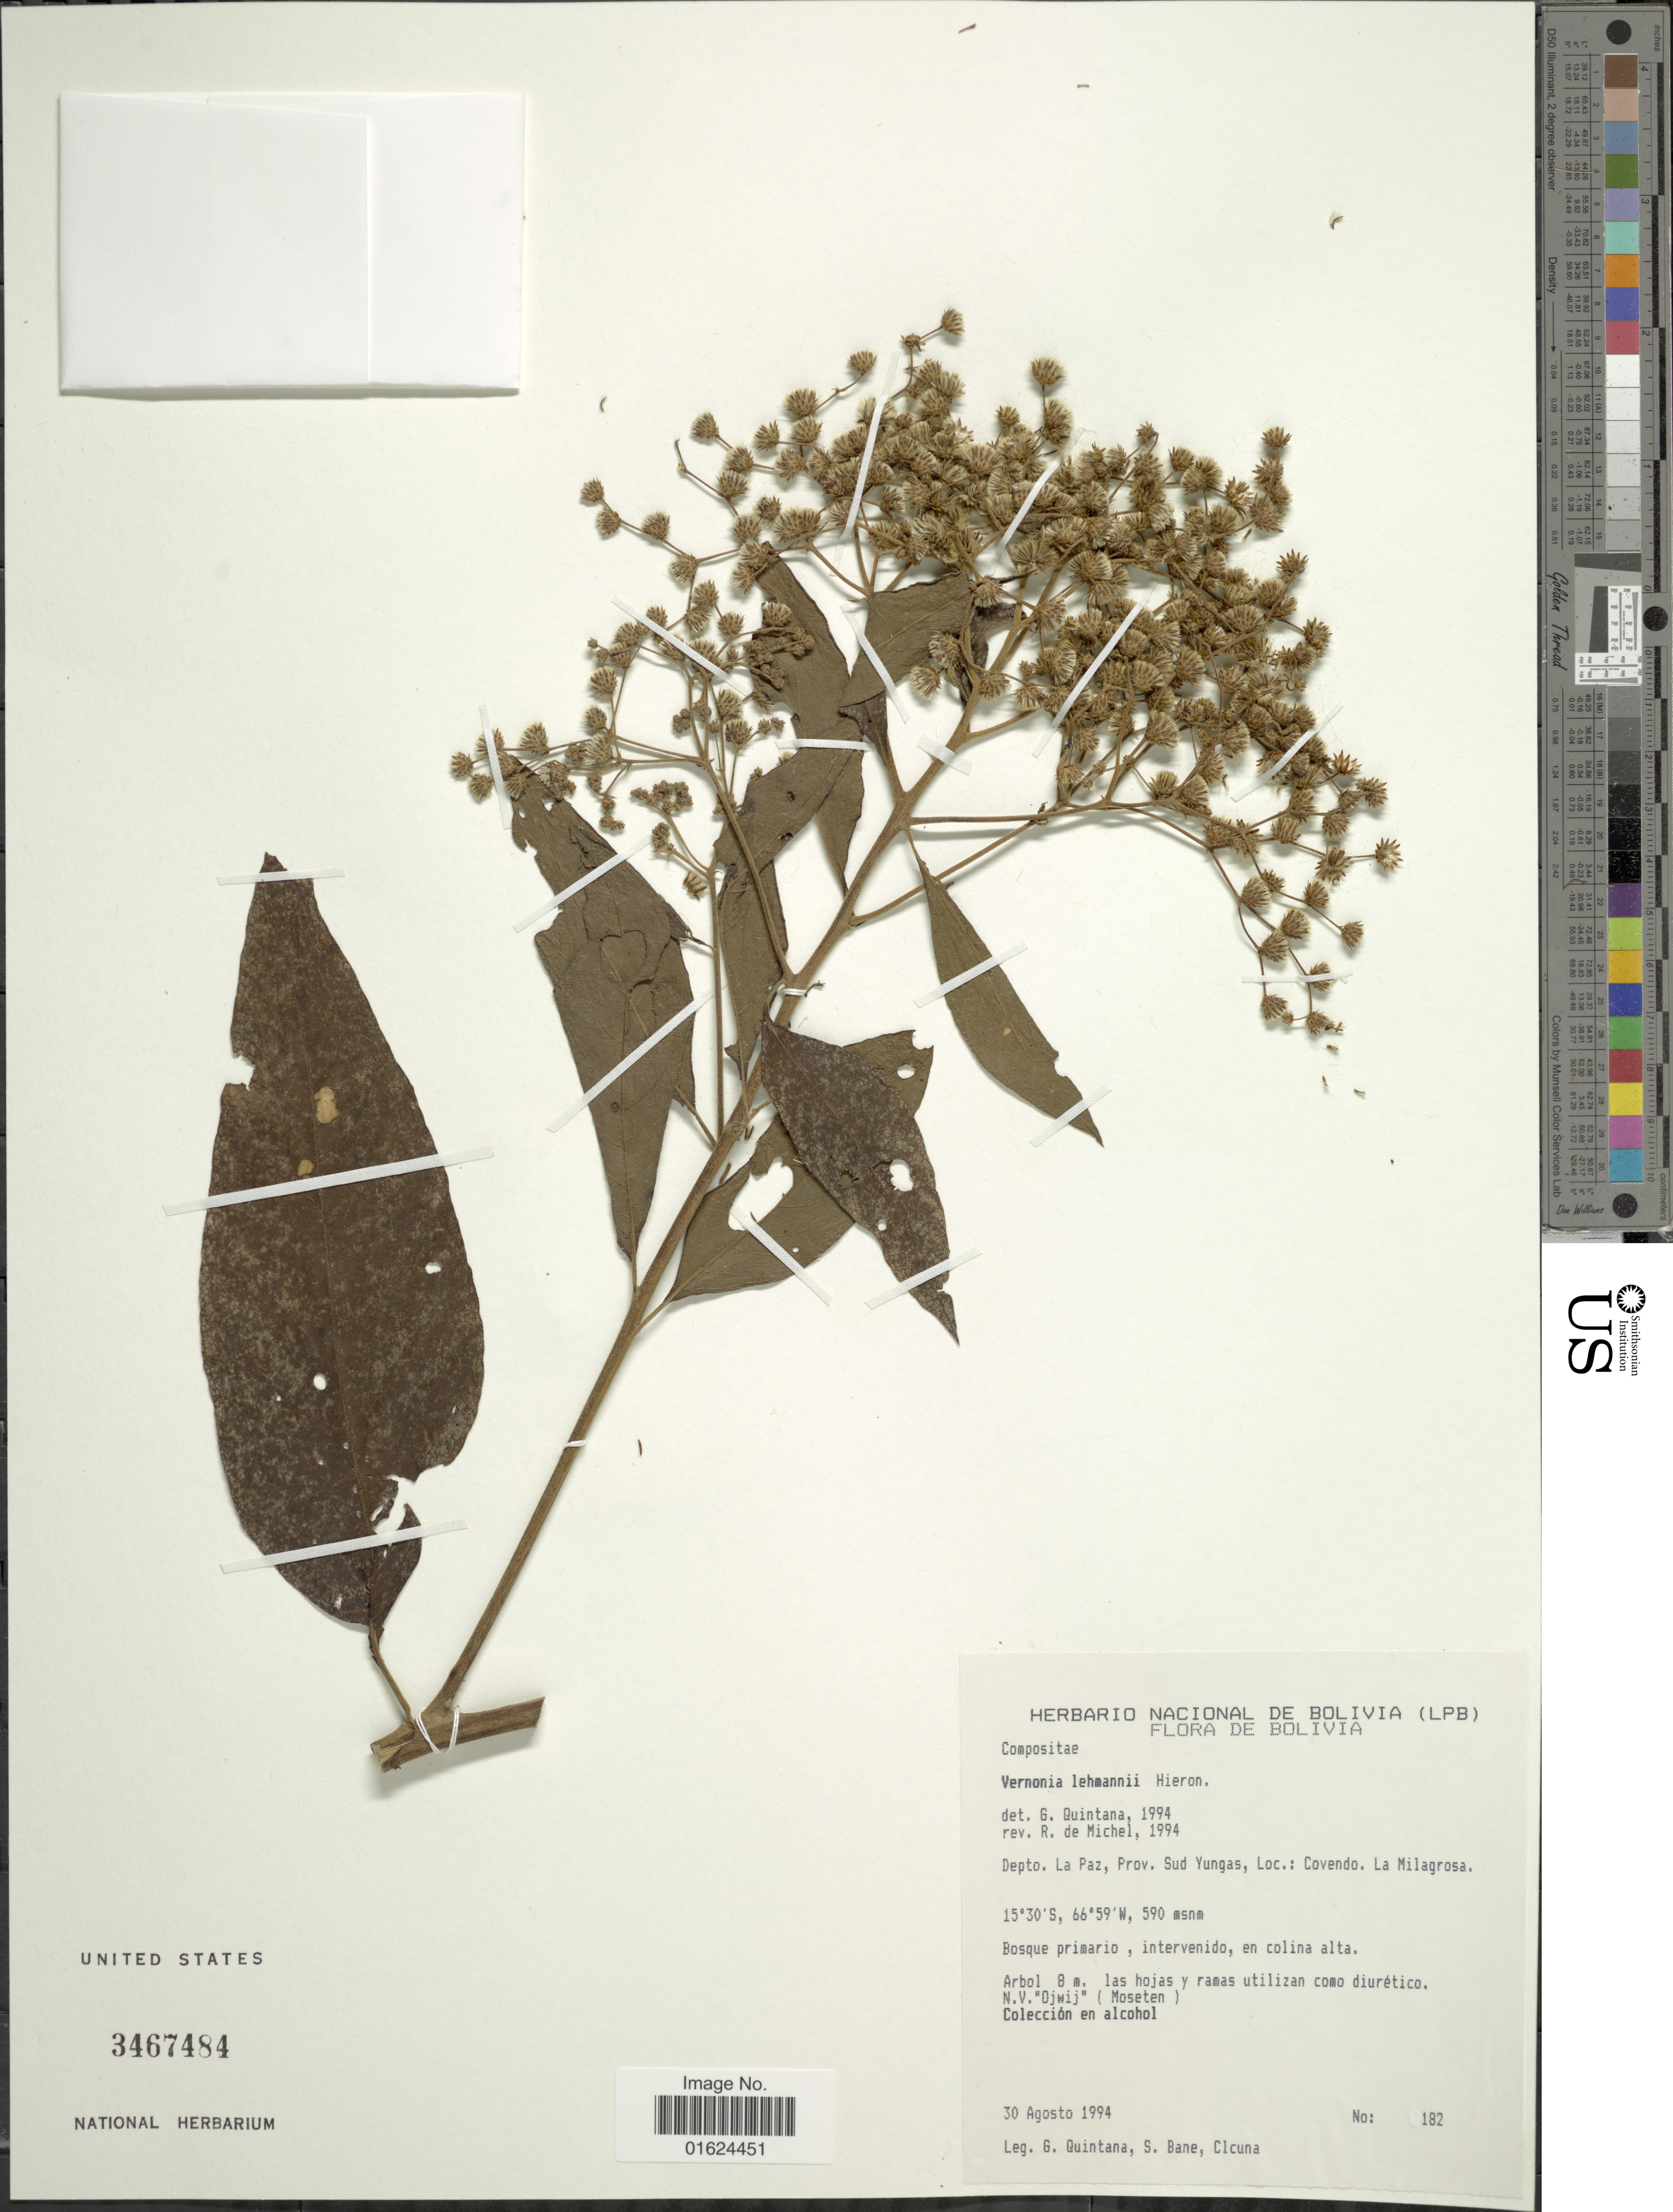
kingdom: Plantae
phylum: Tracheophyta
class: Magnoliopsida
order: Asterales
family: Asteraceae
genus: Vernonanthura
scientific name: Vernonanthura patens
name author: (Kunth) H. Rob.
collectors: G. Quintana, S. Bane & Oluna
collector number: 182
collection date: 1994-08-30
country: Bolivia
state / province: La Paz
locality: Depto La paz, Prov. Sud Yungas, Covendo, La Milagrosa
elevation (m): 590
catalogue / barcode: US 3467484